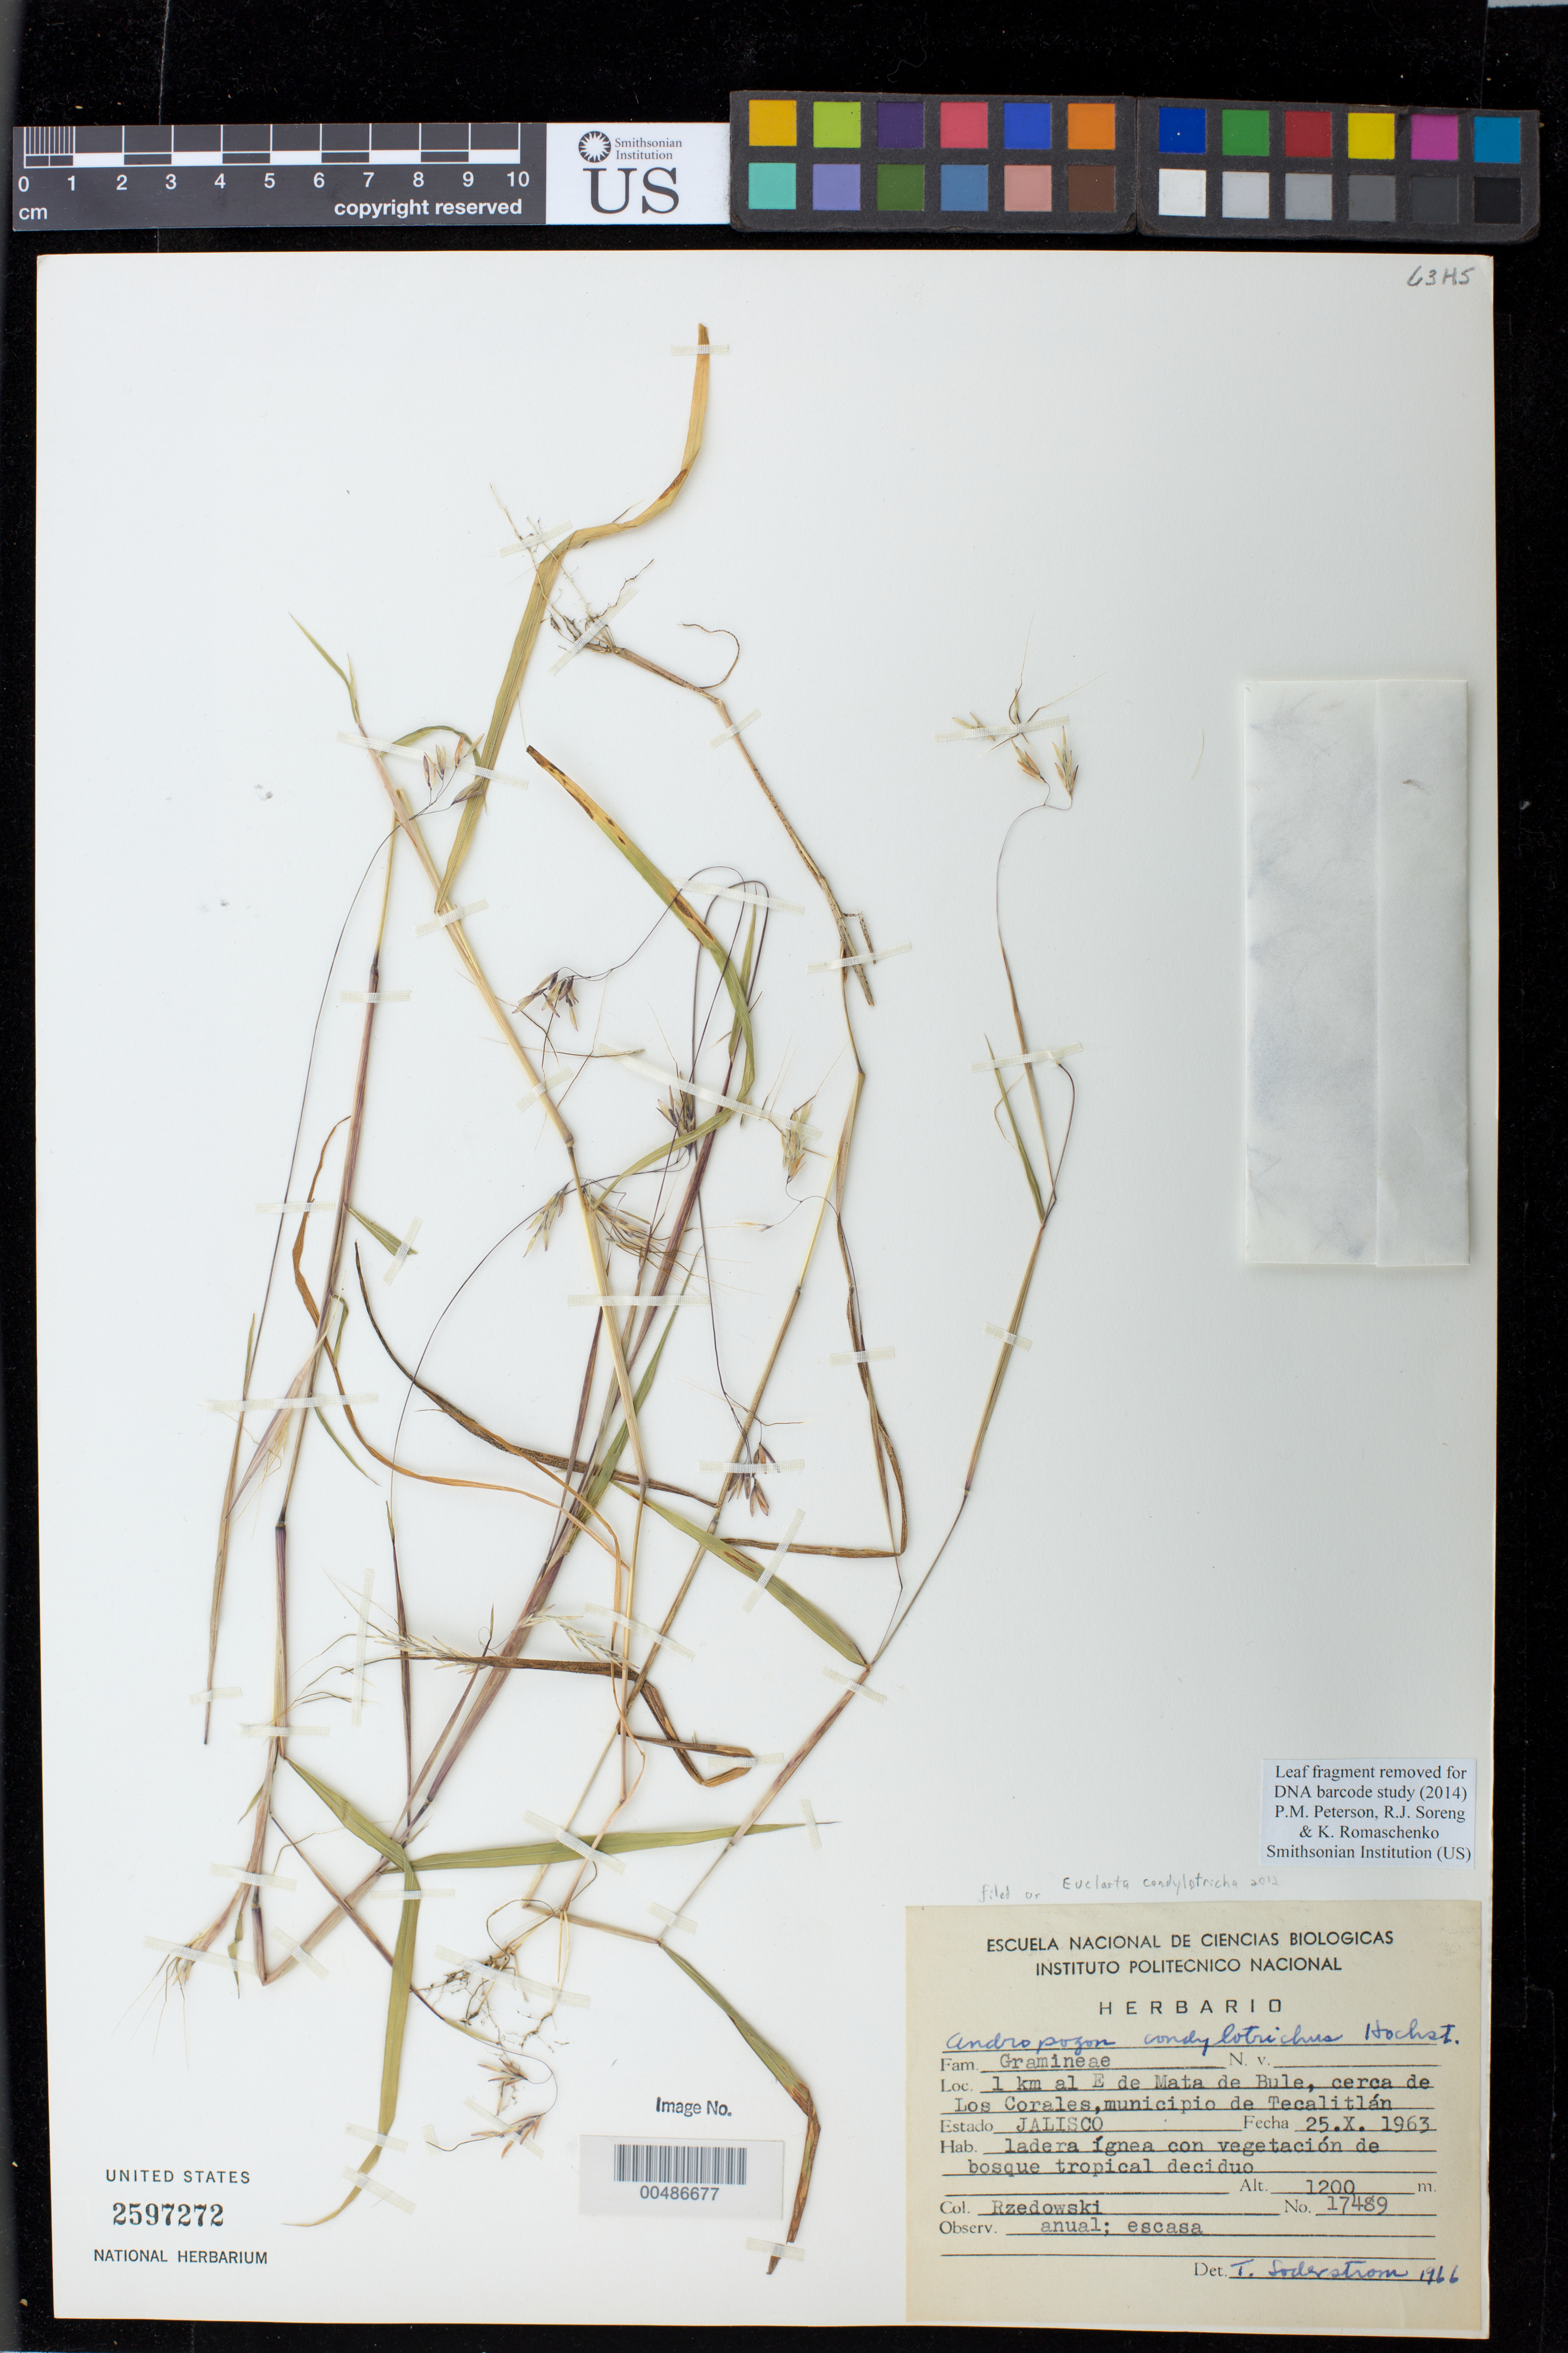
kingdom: Plantae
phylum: Tracheophyta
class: Liliopsida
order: Poales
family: Poaceae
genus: Euclasta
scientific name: Euclasta condylotricha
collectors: J. Rzedowski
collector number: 17489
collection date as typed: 25 Oct 1963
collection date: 1963-10-25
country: Mexico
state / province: Jalisco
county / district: Tecalitlán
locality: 1 km al E de Mata de Bule, cerca de Los Corales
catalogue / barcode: US 2597272